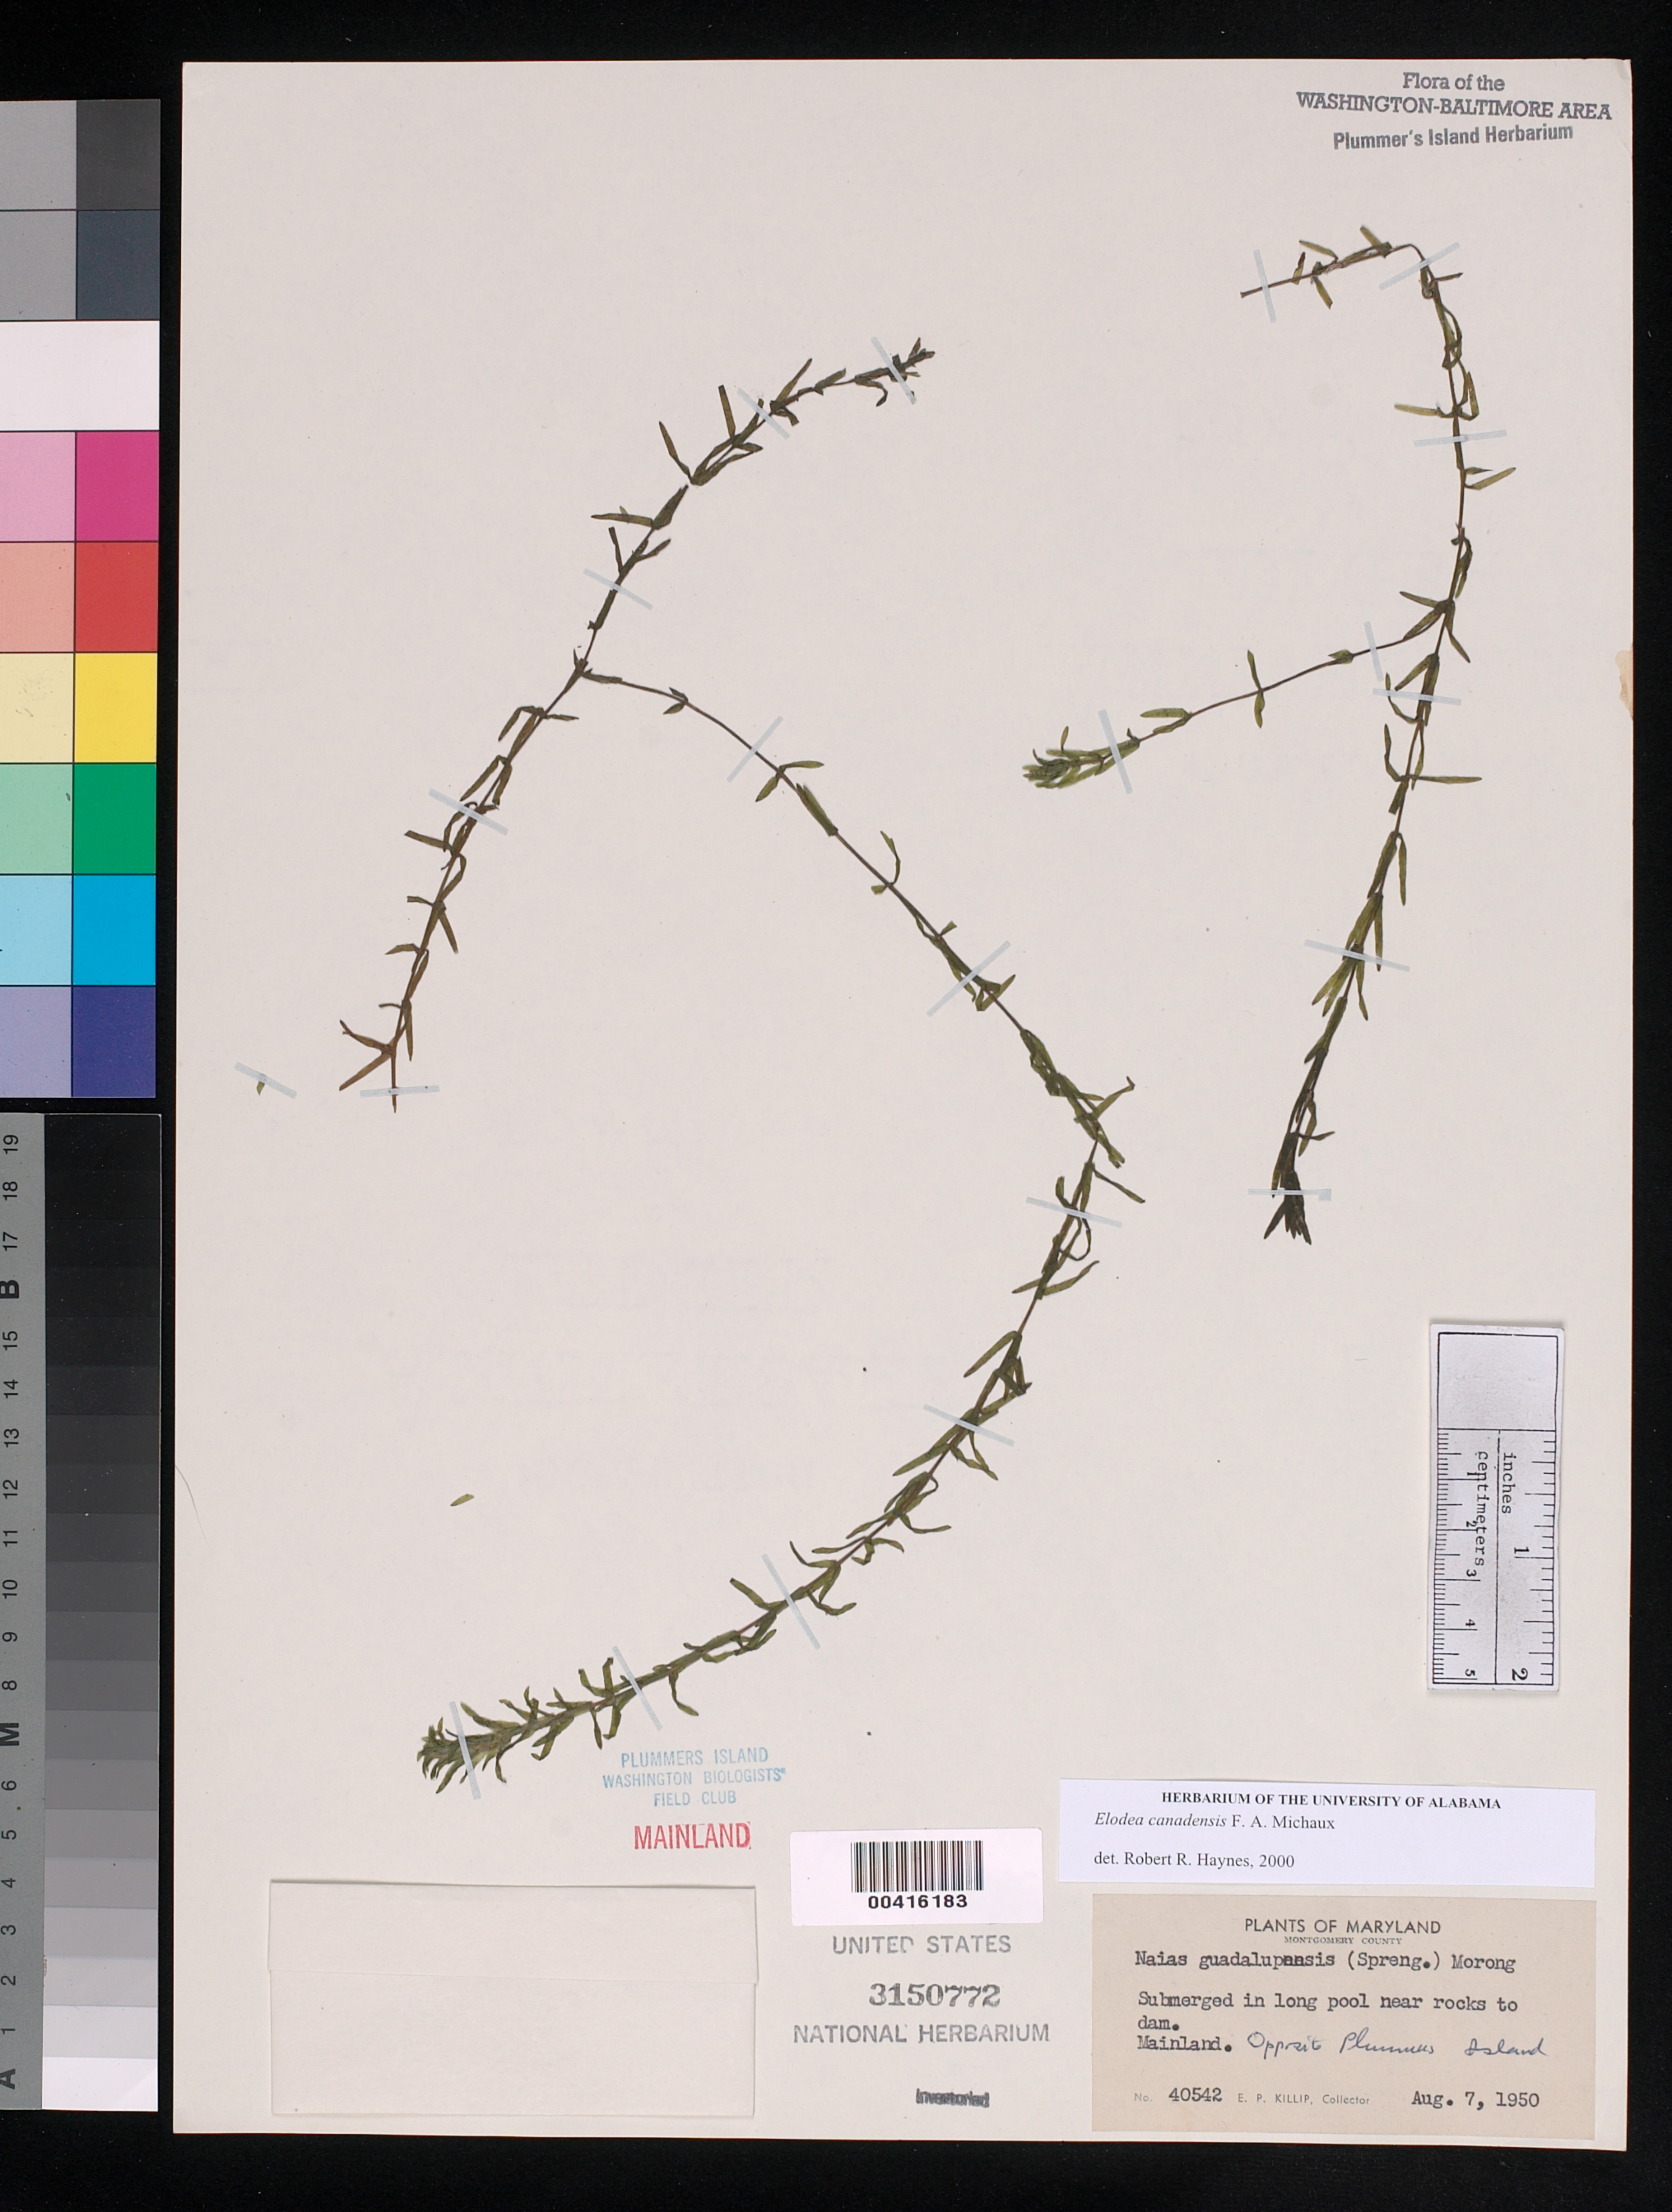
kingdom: Plantae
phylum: Tracheophyta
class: Liliopsida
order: Alismatales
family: Hydrocharitaceae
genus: Elodea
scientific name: Elodea canadensis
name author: Michx.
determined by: Haynes, R. R.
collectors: E. P. Killip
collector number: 40542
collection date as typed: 07 Aug 1950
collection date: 1950-08-07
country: United States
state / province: Maryland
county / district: Montgomery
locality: Plummer's Island; Mainland, long pool near rocks to dam C. & O. Canal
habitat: Submerged in pool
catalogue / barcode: US 3150772